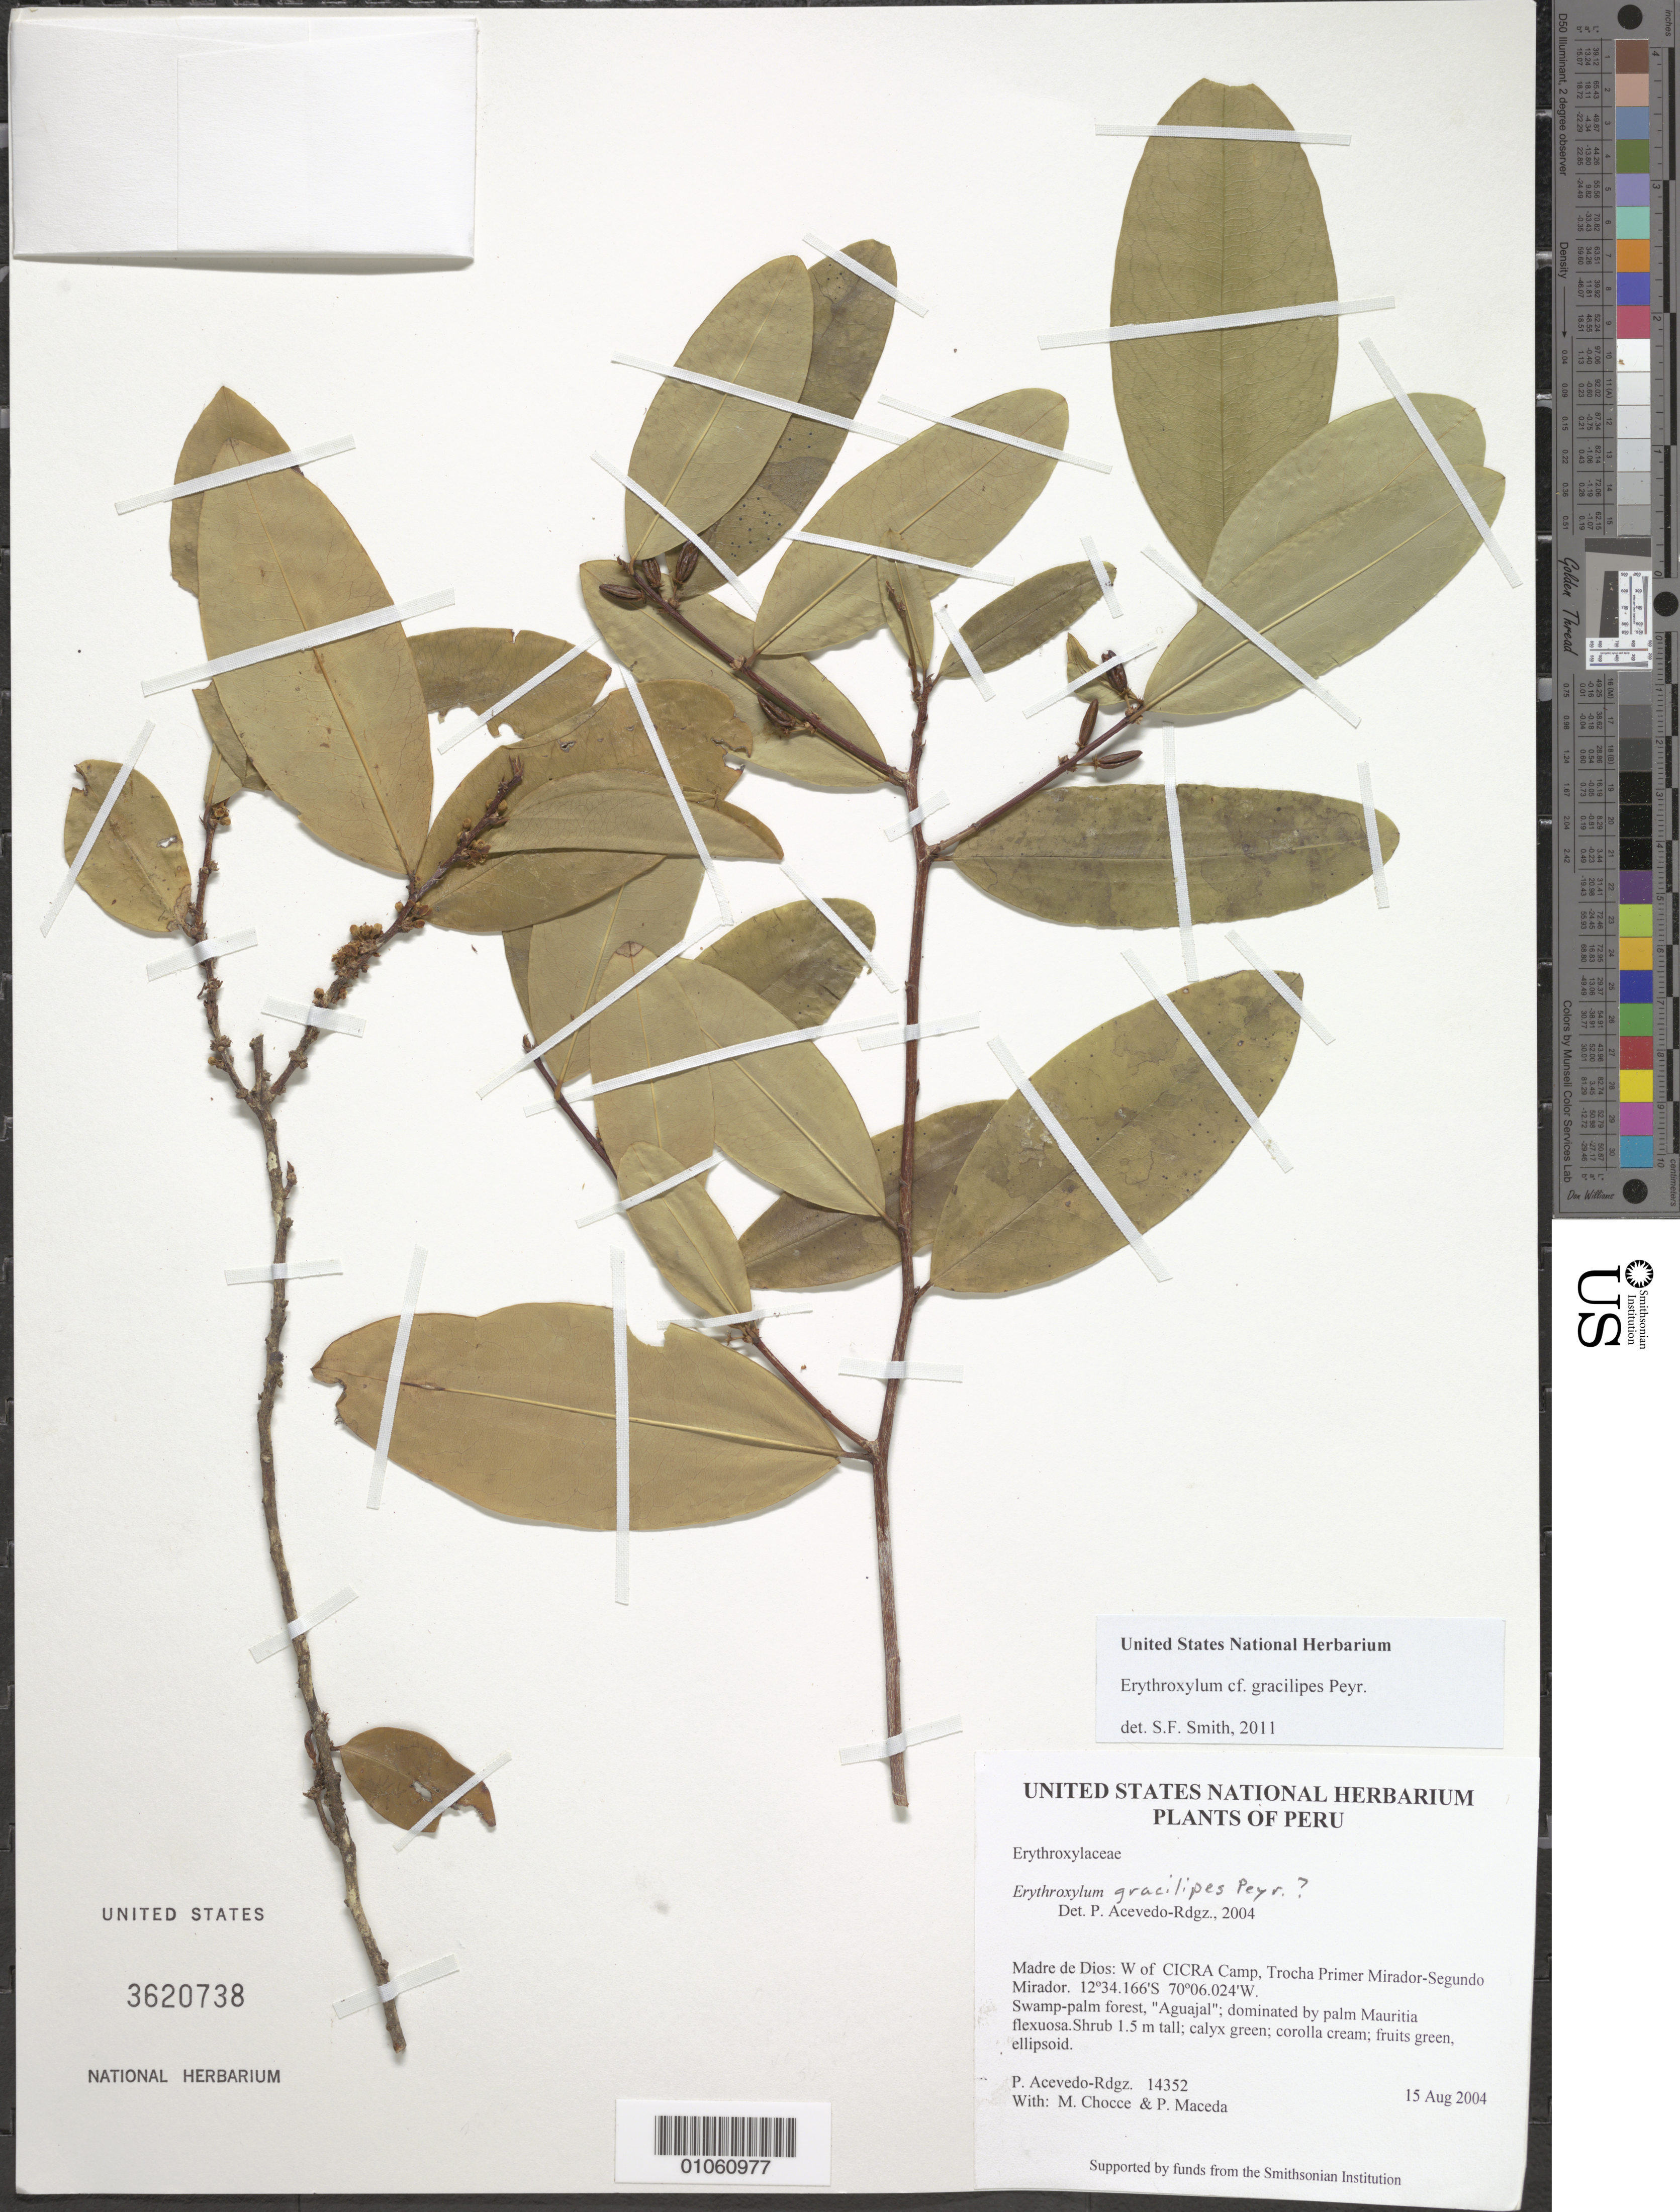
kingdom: Plantae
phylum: Tracheophyta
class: Magnoliopsida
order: Malpighiales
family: Erythroxylaceae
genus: Erythroxylum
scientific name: Erythroxylum gracilipes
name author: Peyr.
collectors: P. Acevedo-Rodr., M. Chocce & P. Maceda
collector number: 14352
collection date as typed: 15 Aug 2004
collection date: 2004-08-15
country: Peru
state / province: Madre de Dios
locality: Madre de Dios: W of CICRA Camp, Trocha Primer Mirador-Segundo Mirador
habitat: Swamp-palm forest, "Aguajal"; dominated by palm Mauritia flexuosa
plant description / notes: NY, US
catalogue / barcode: US 3620738